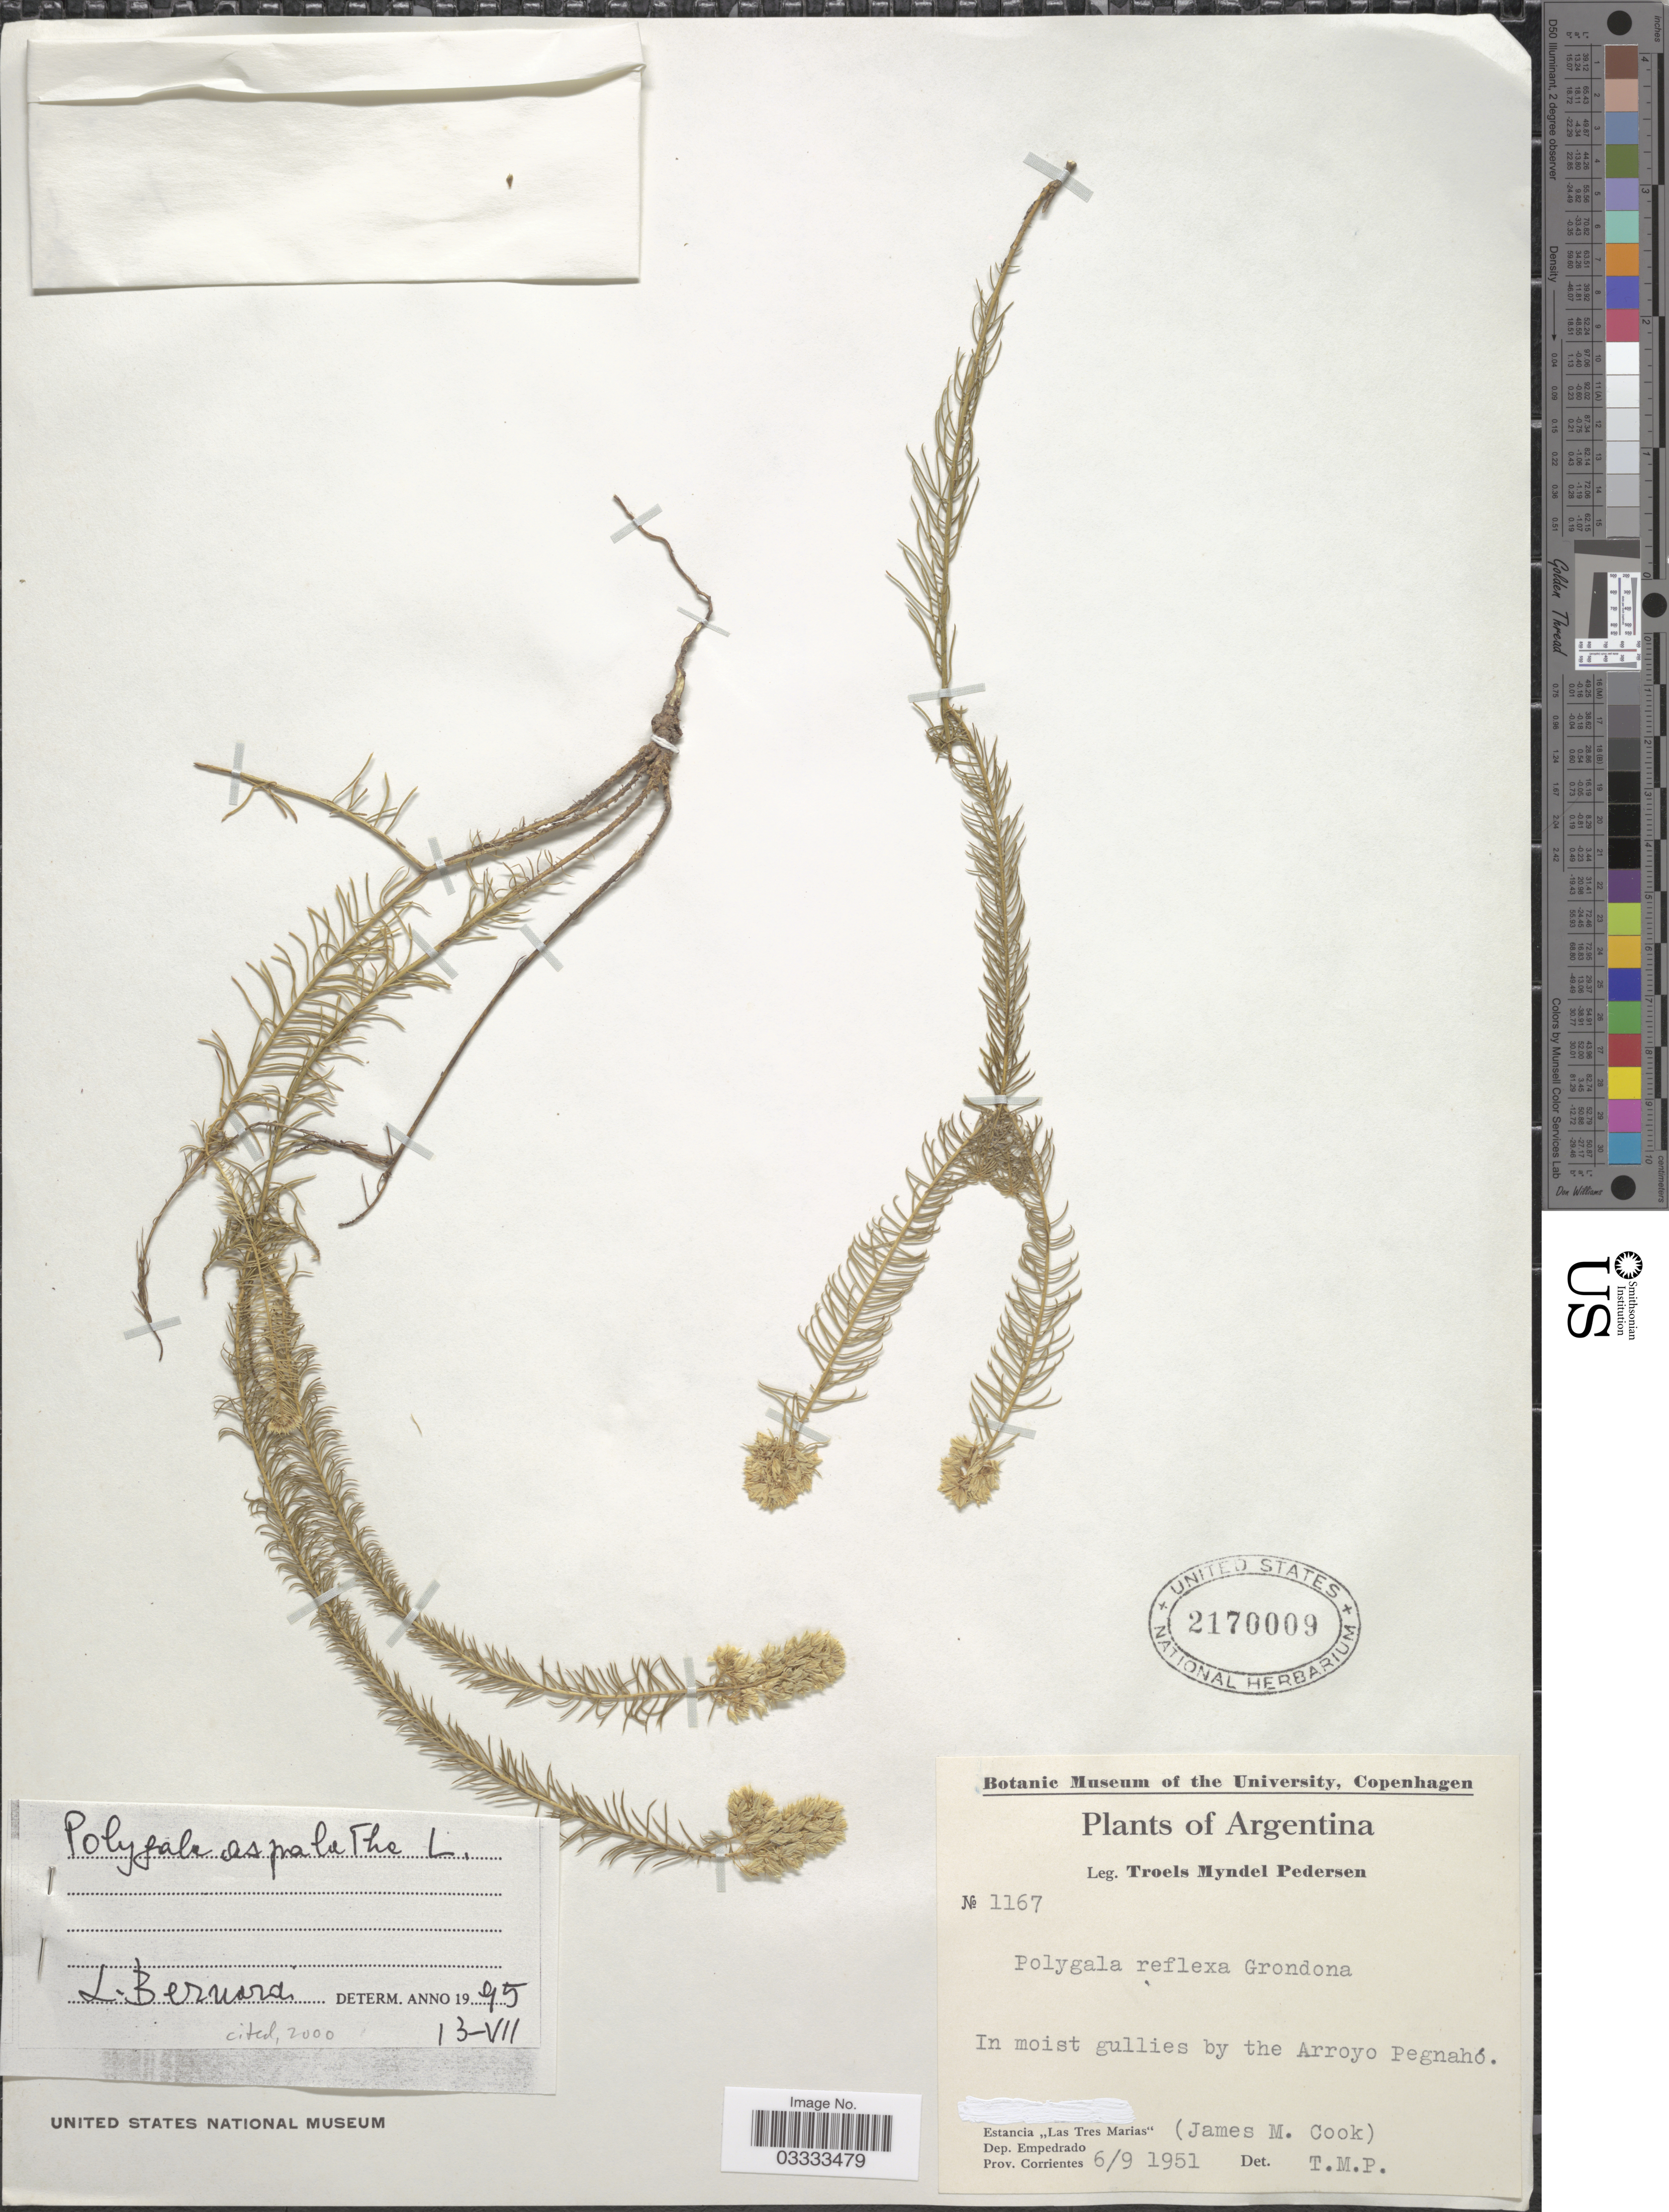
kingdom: Plantae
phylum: Tracheophyta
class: Magnoliopsida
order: Fabales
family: Polygalaceae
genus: Polygala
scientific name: Polygala aspalata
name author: L.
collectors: T. Pederson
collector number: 1167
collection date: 1951-09-06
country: Argentina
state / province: Corrientes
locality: In moist gullies by the Arroyo Pegnahó. Estancia "Las Tres Marias". Dep. Empedrado. Prov. Corrientes.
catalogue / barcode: US 2170009